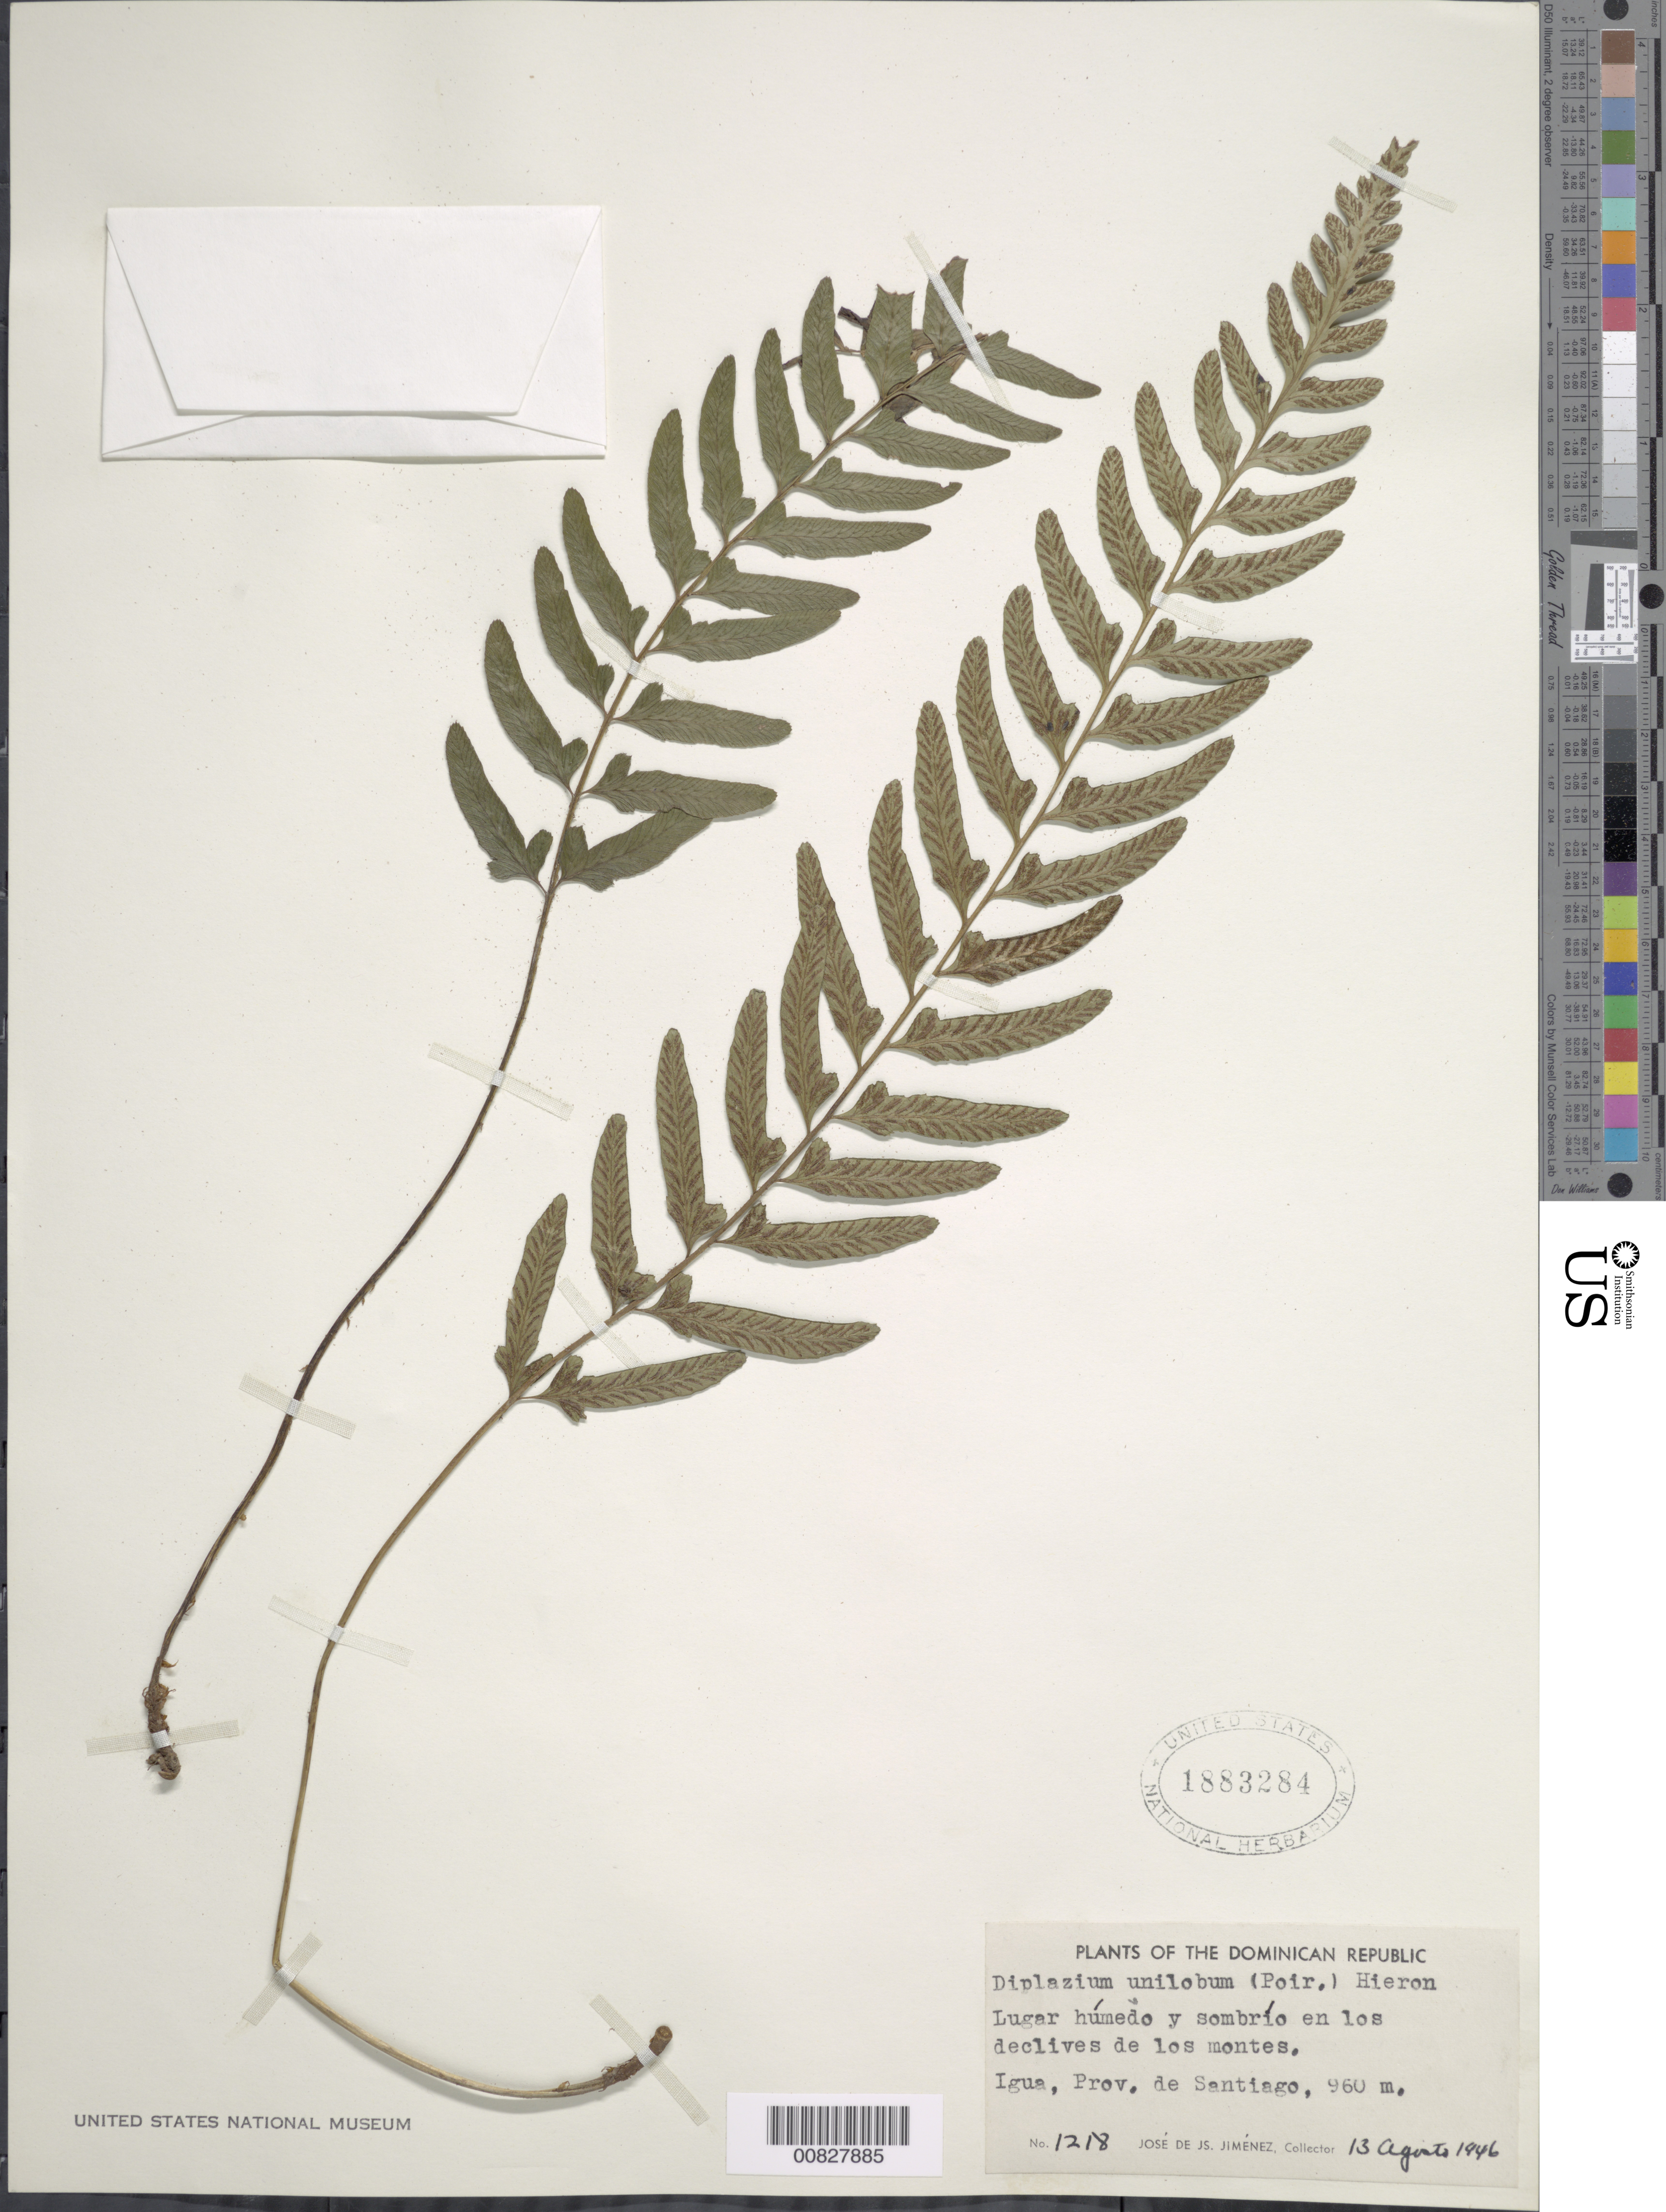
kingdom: Plantae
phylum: Tracheophyta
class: Polypodiopsida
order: Polypodiales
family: Athyriaceae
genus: Diplazium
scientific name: Diplazium unilobum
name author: (Poir.) Hieron.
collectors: J. J. Jiménez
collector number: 1218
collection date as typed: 13 Aug 1946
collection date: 1946-08-13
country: Dominican Republic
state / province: Santiago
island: Hispaniola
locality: Igua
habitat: Lugar húmedo y sombrío en los declives de los montes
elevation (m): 960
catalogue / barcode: US 1883284